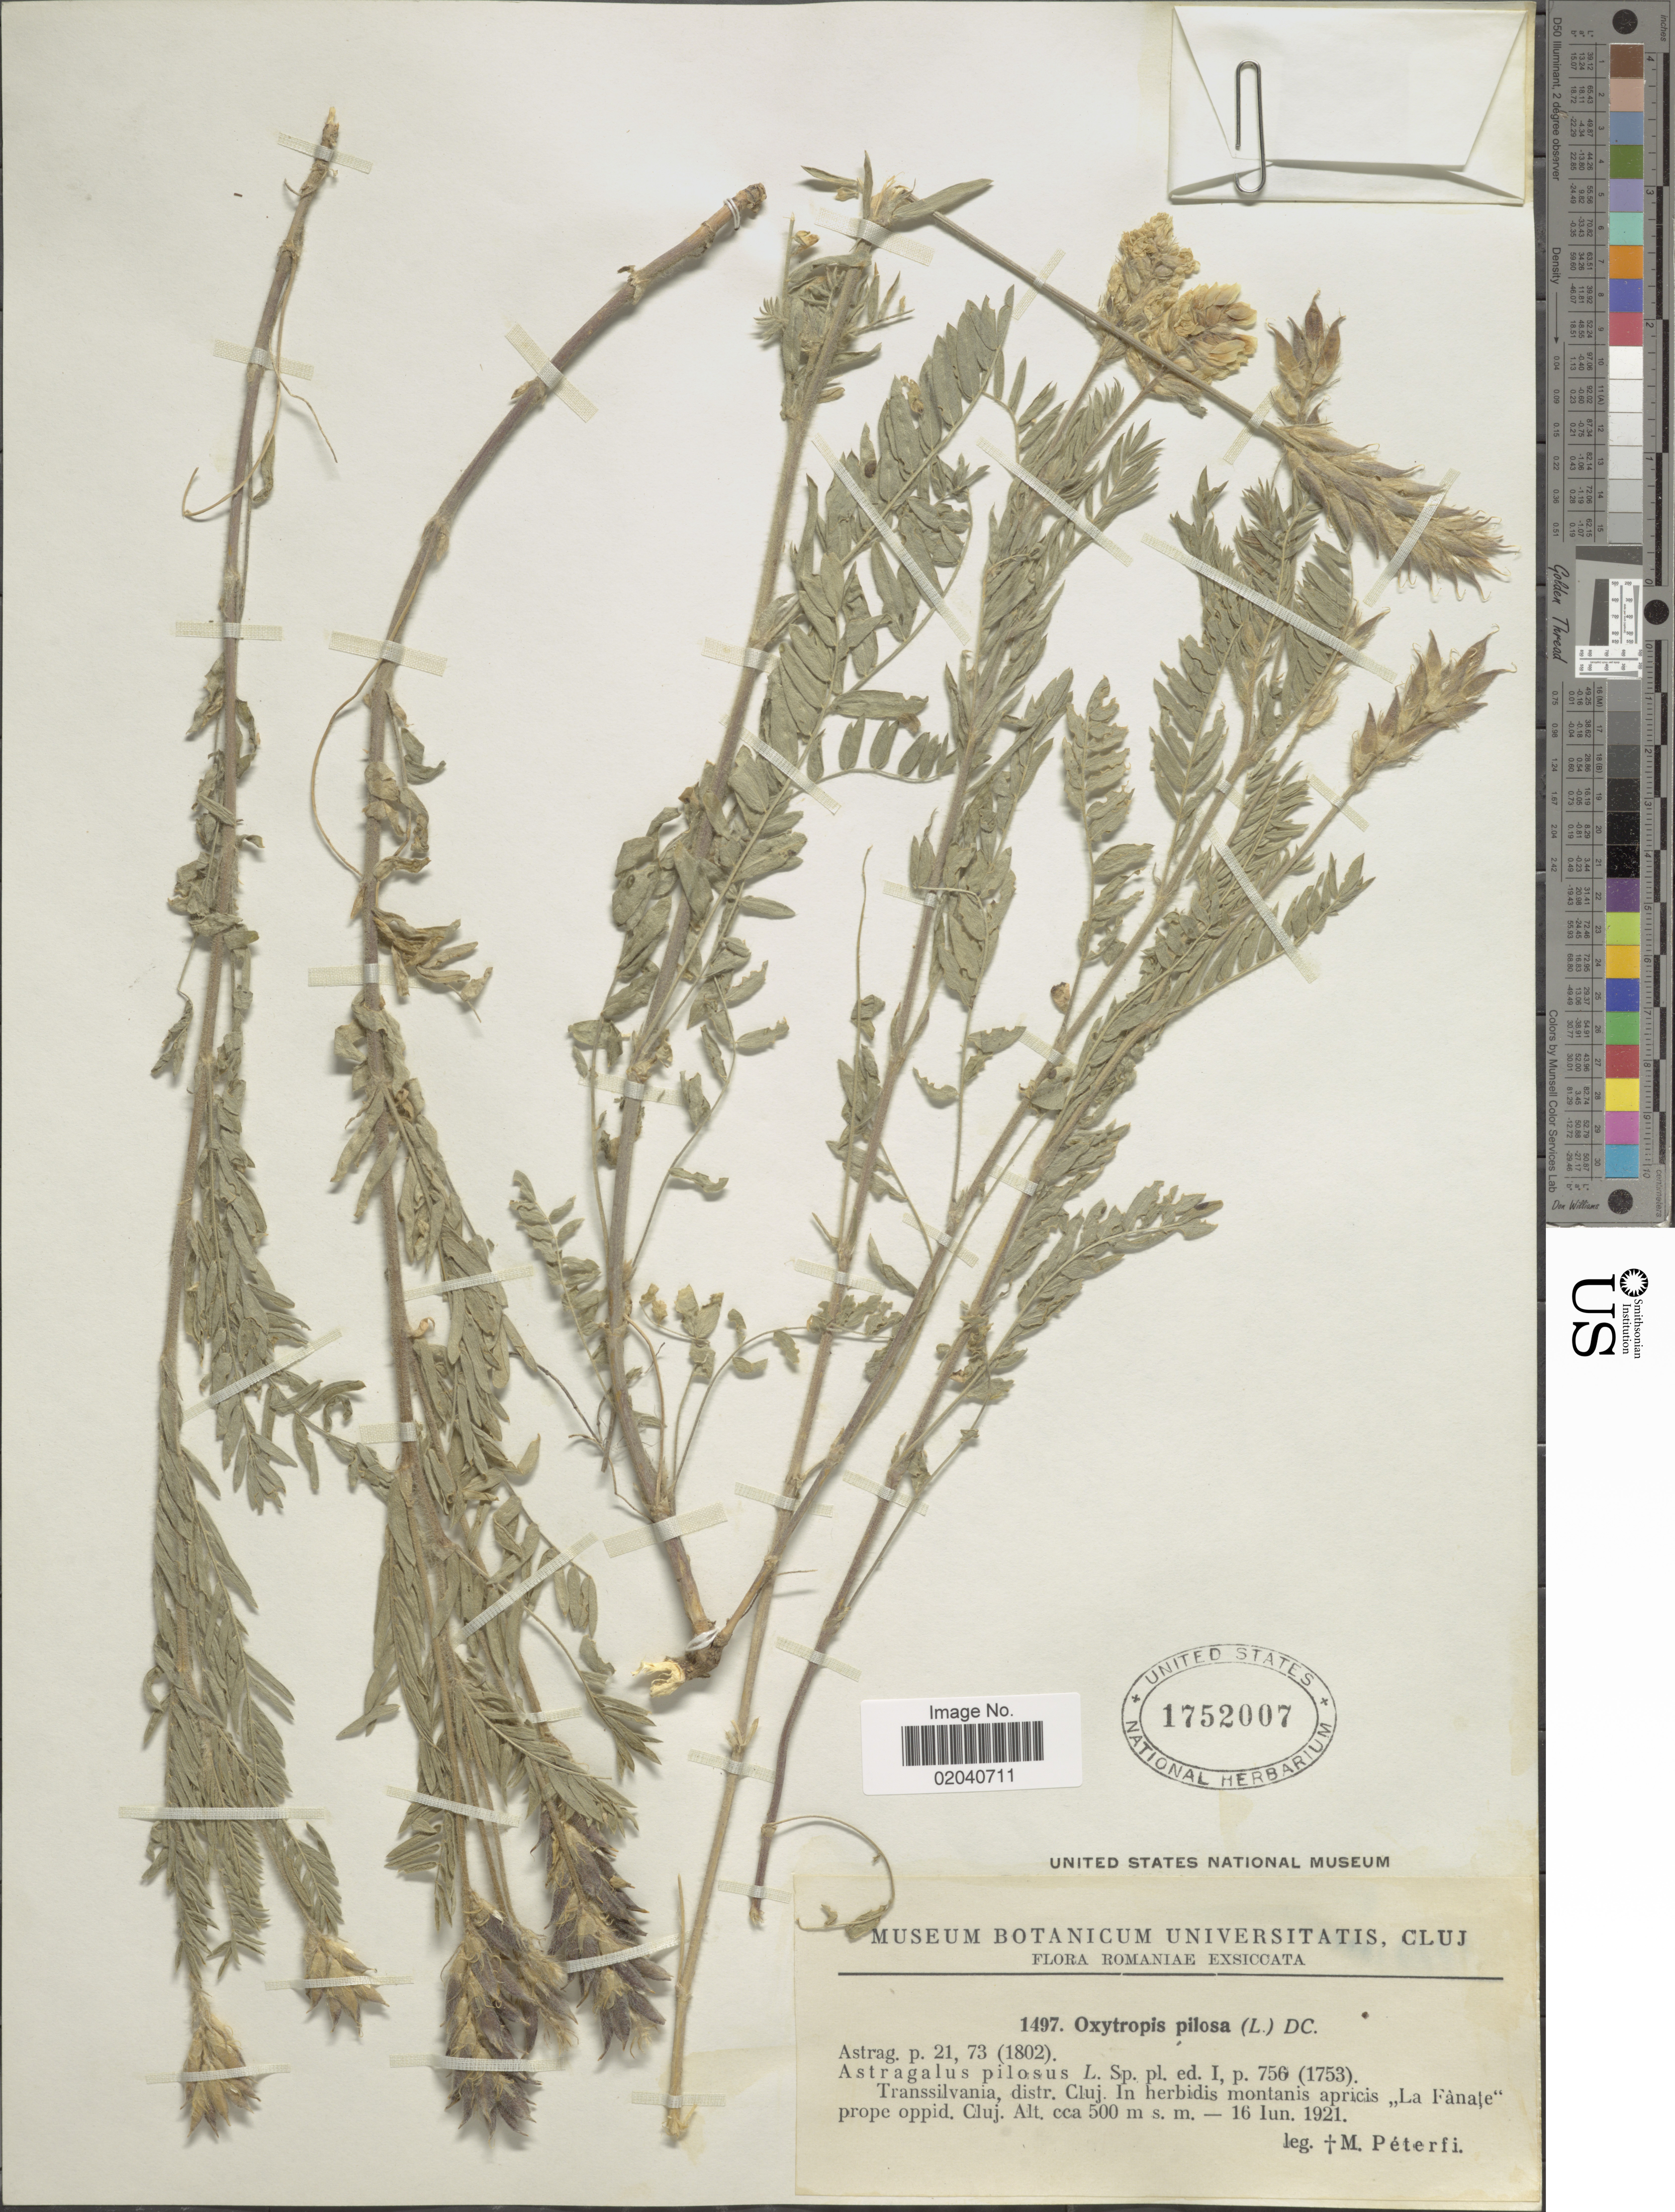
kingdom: Plantae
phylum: Tracheophyta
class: Magnoliopsida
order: Fabales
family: Fabaceae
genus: Oxytropis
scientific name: Oxytropis pilosa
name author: (L.) DC.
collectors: M. Péterfi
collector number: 1497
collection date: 1921-06-16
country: Romania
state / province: Cluj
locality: Transsilvania, distr. Cluj. In herbidis montanis apricis ,, La Fànate' prope oppid. Cluj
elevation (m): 500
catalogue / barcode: US 1752007